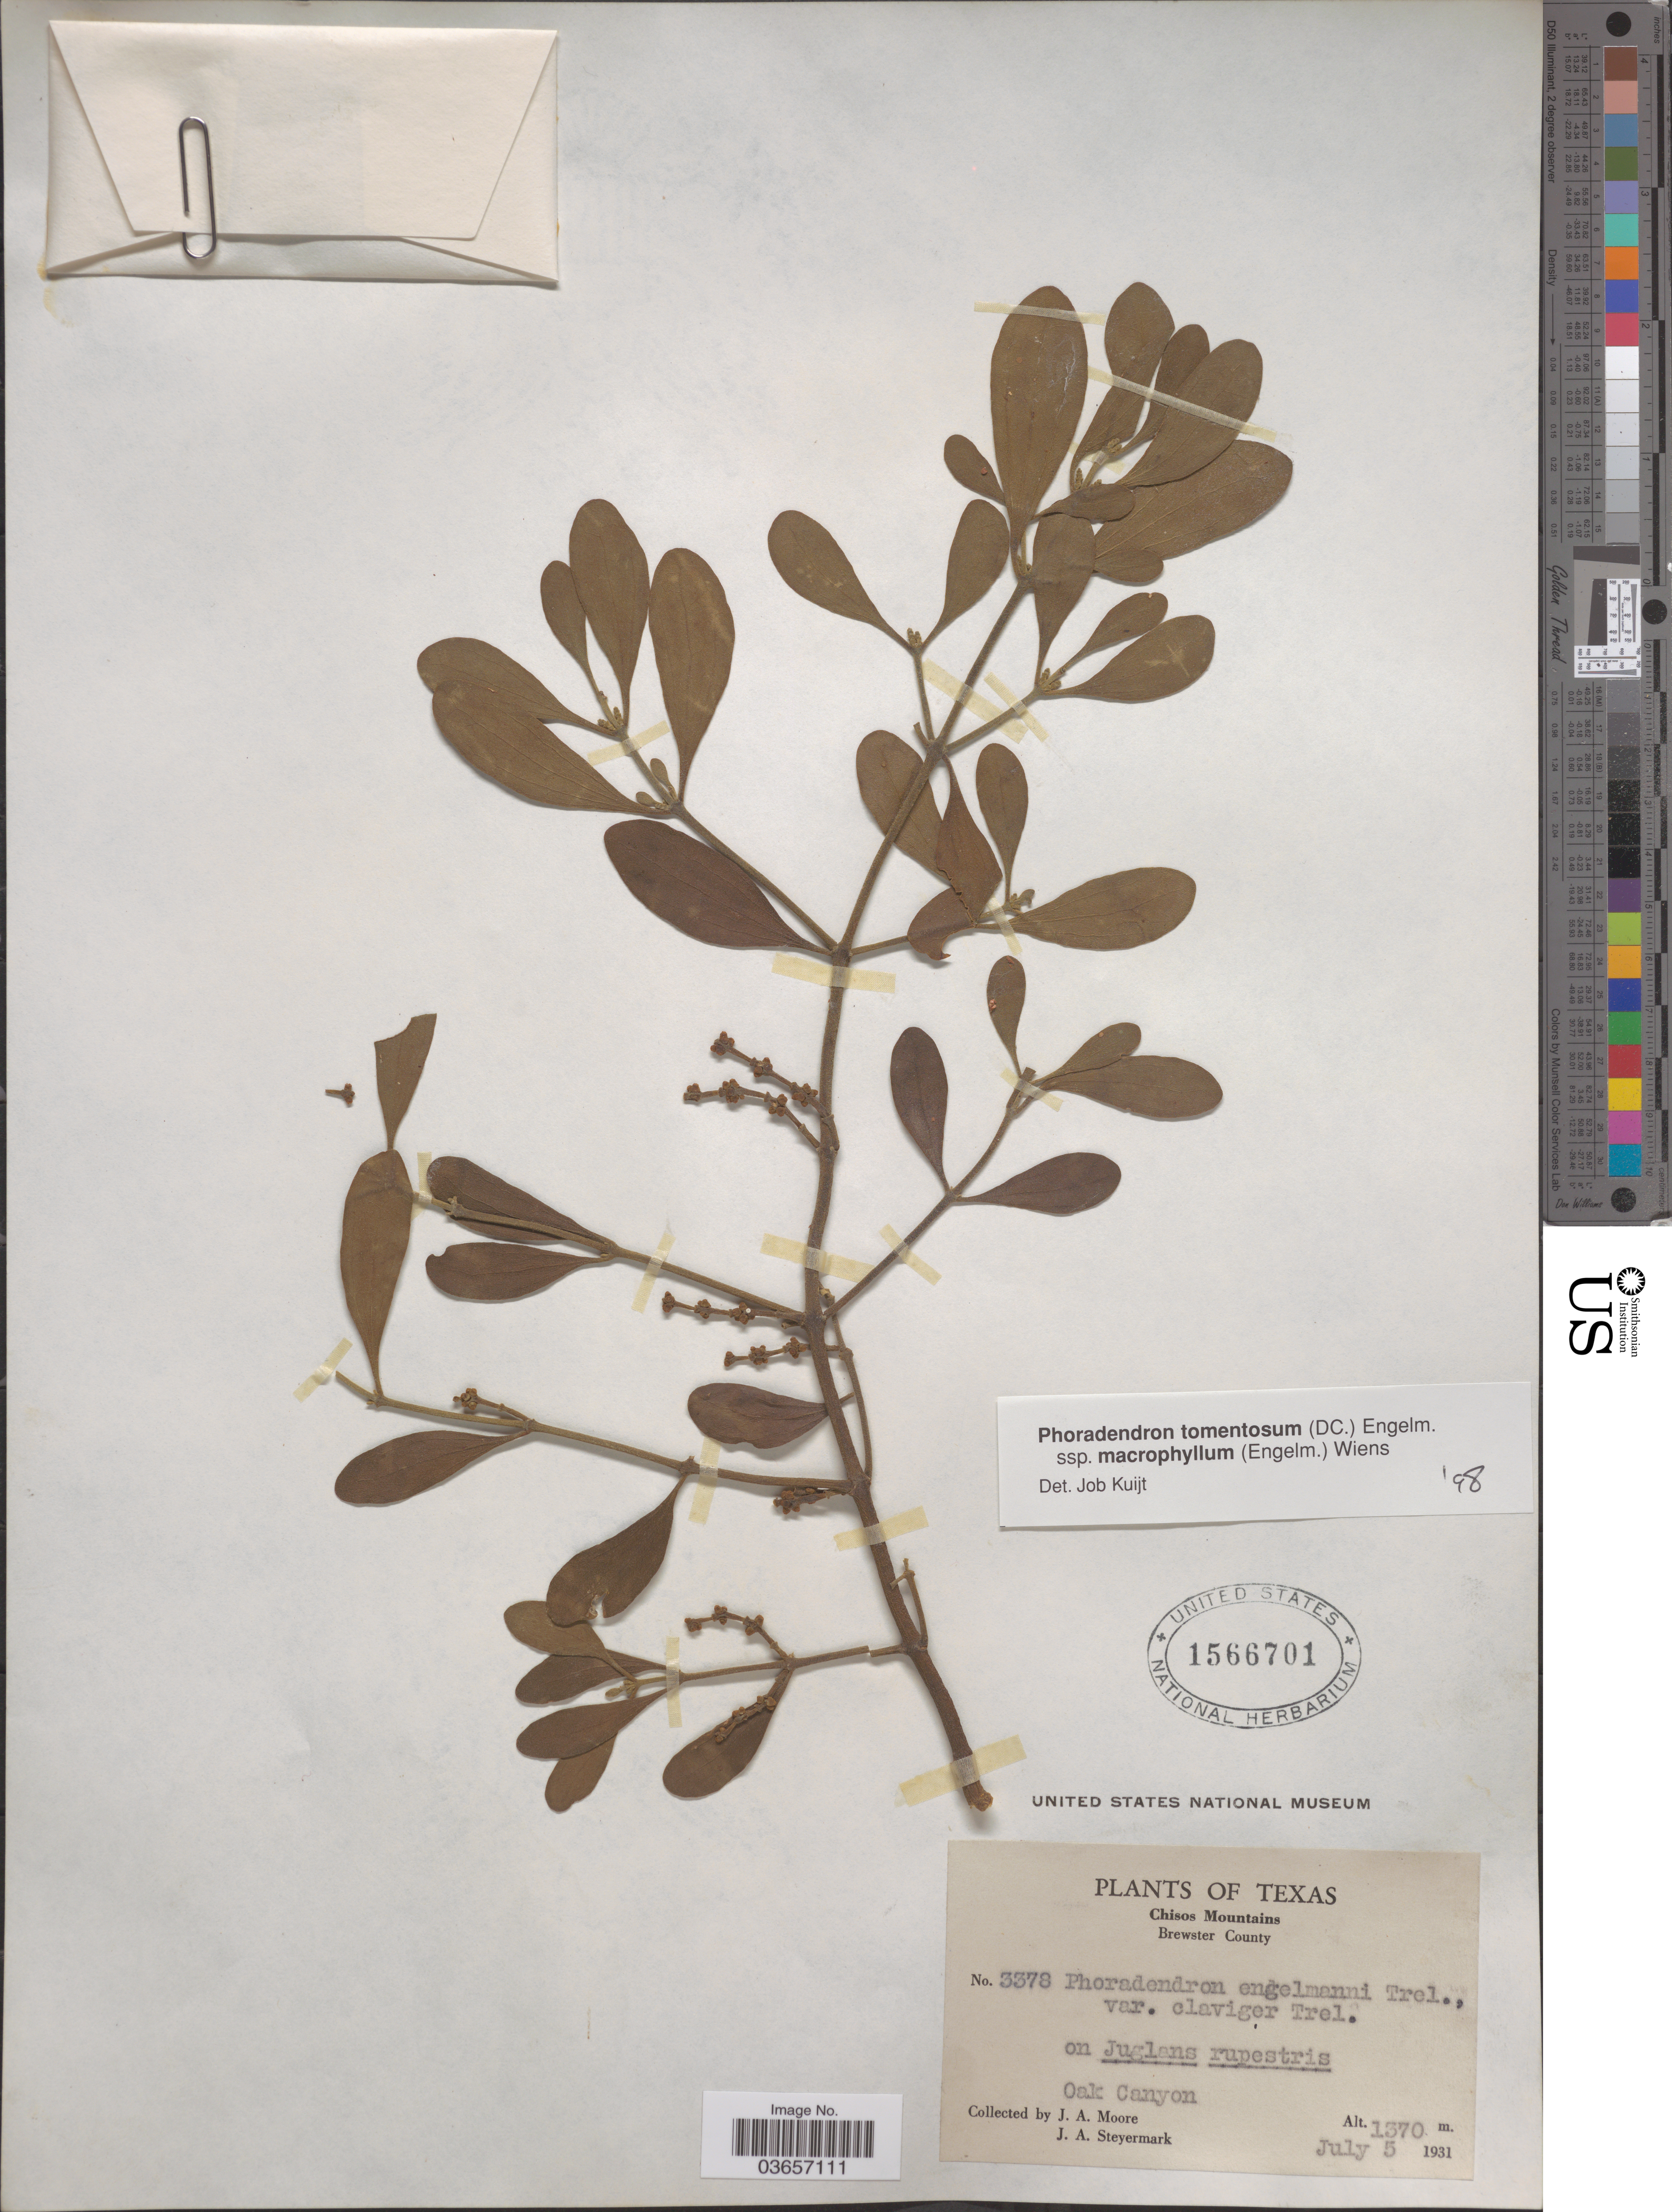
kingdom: Plantae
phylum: Tracheophyta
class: Magnoliopsida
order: Santalales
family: Viscaceae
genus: Phoradendron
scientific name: Phoradendron tomentosum var. macrophyllum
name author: (Engelm.) L.D. Benson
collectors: J. A. Moore & J. Steyermark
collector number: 3378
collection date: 1931-07-05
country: United States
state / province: Texas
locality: Chisos Mountains. Brewster County. Oak Canyon.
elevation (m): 1370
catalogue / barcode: US 1566701